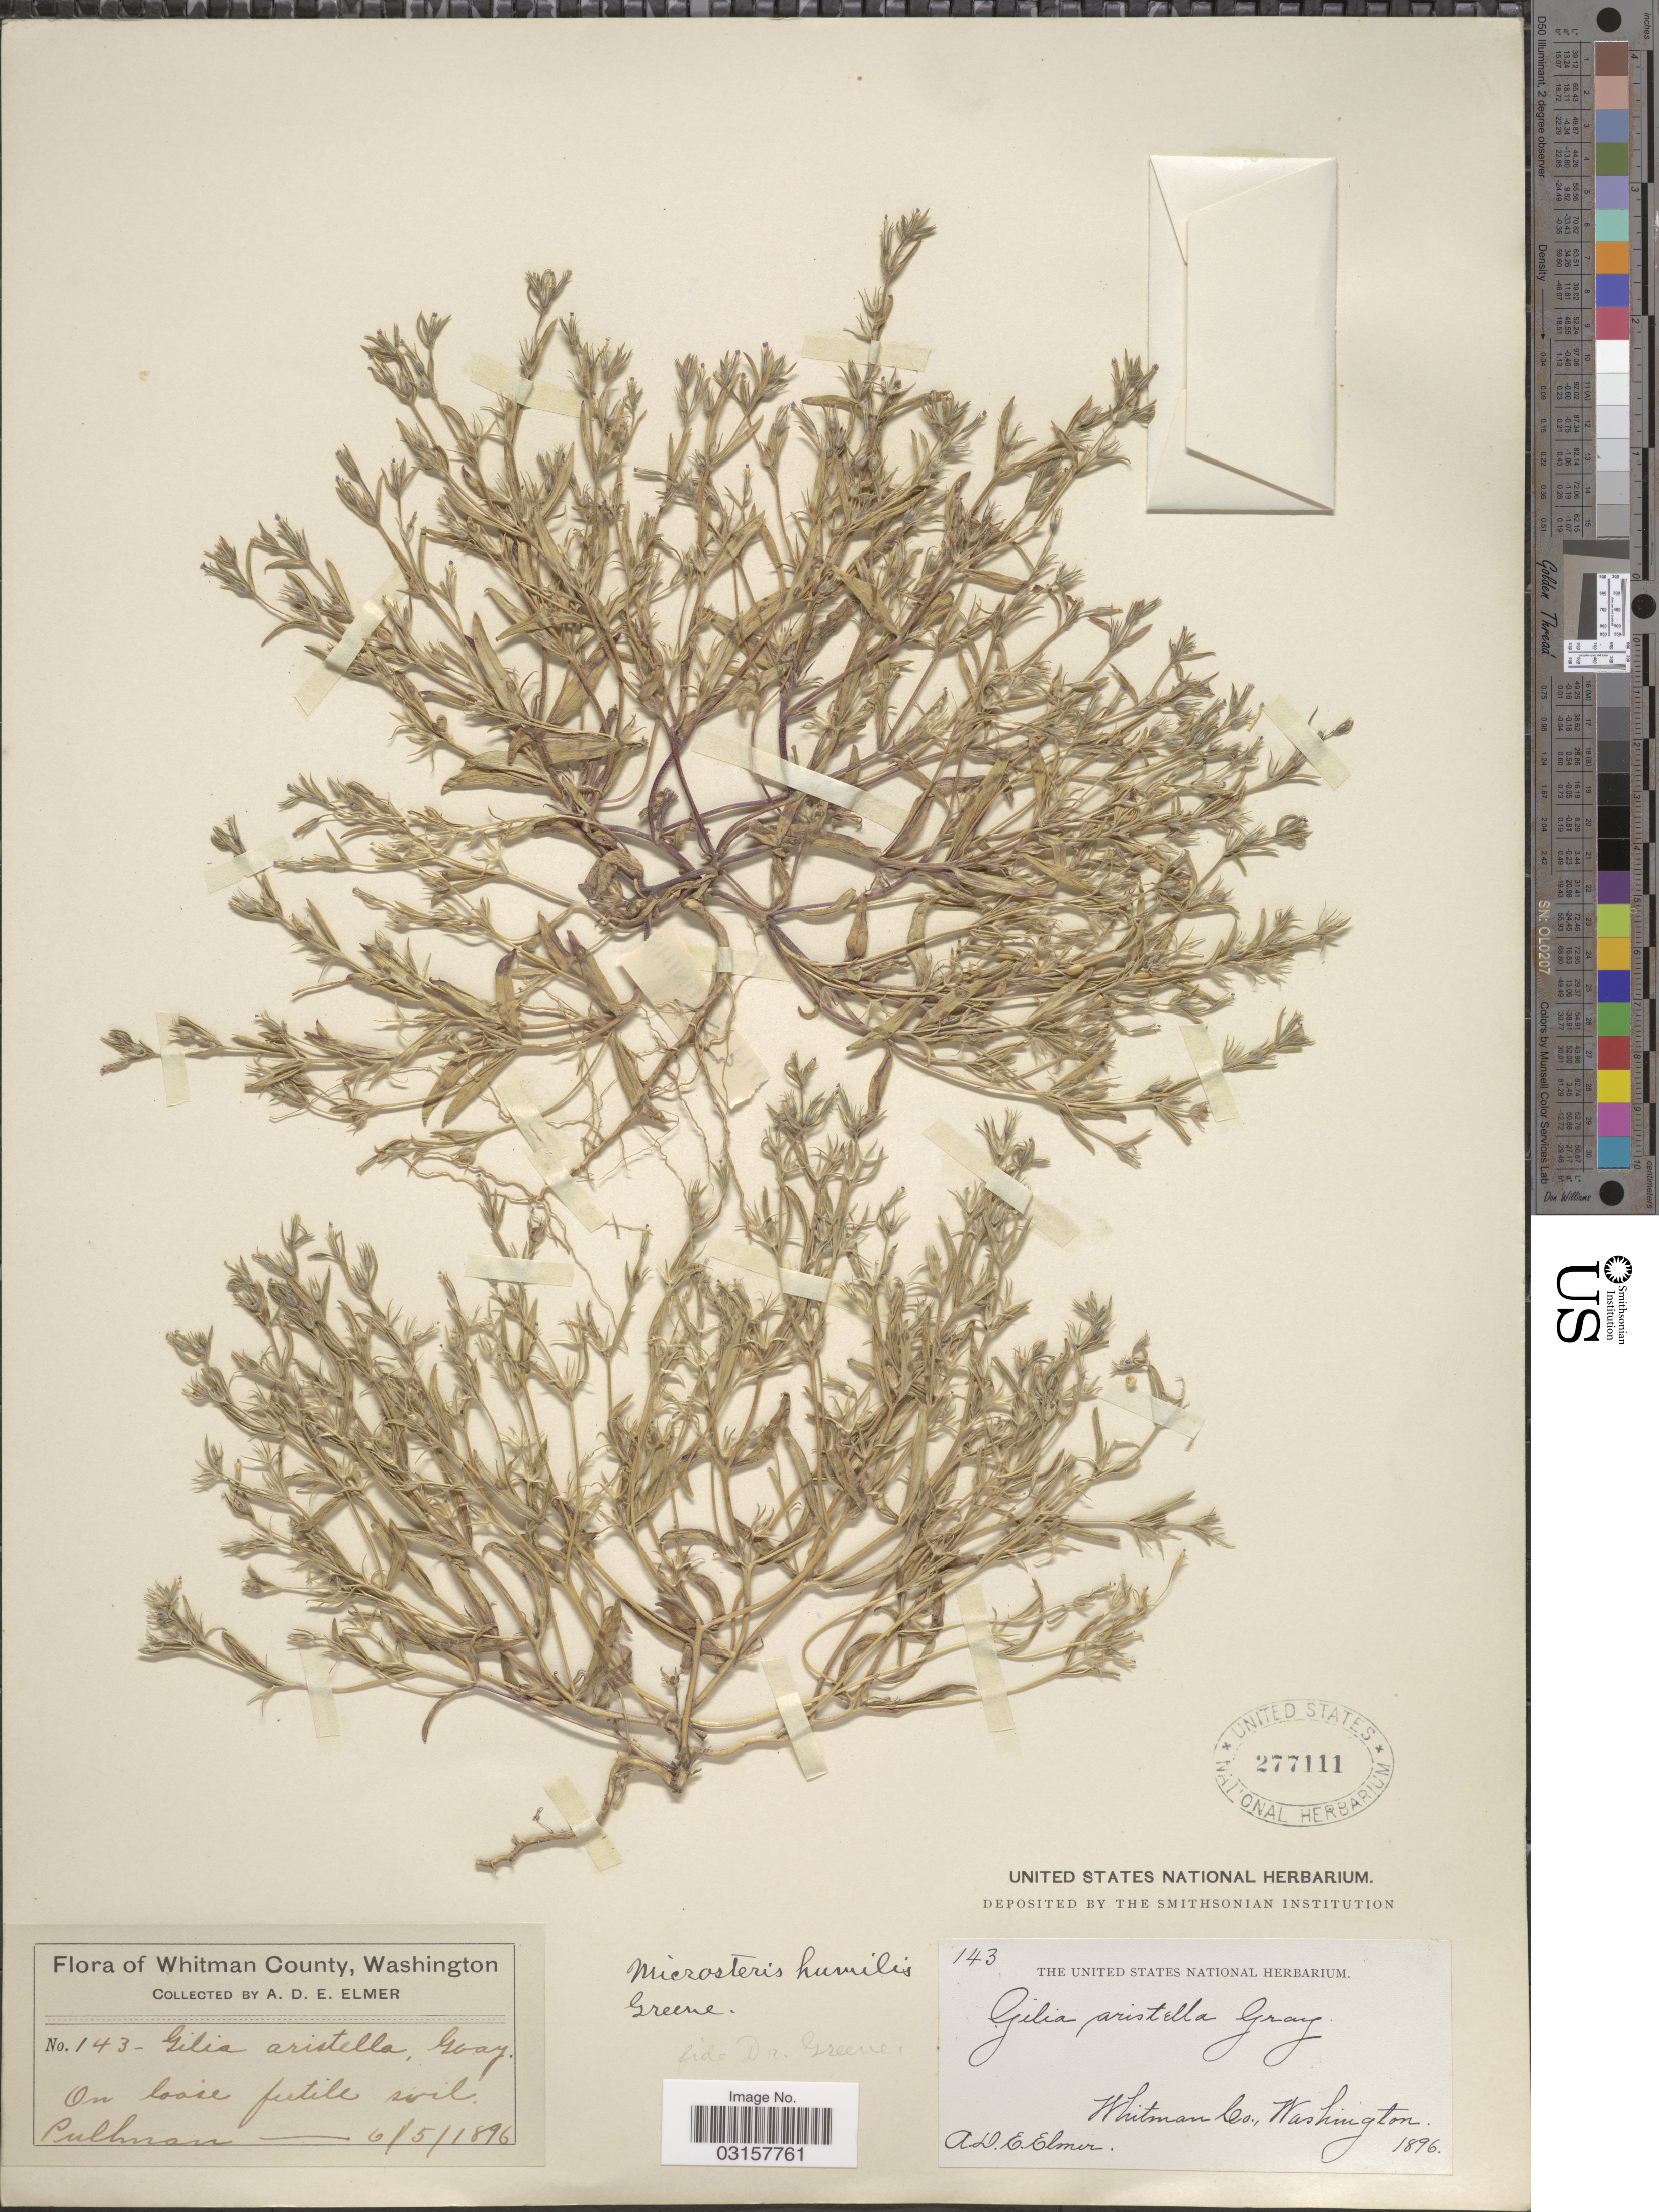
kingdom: Plantae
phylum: Tracheophyta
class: Magnoliopsida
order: Ericales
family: Polemoniaceae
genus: Microsteris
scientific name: Microsteris gracilis var. humilior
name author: (Hook.) Cronquist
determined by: (US) Smithsonian Institution - National Museum of Natural History - Department of Botany (UNITED STATES)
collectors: A. D. E. Elmer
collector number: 143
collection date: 1896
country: United States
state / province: Washington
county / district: Whitman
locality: Whitman County. Pullman.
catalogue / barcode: US 277111